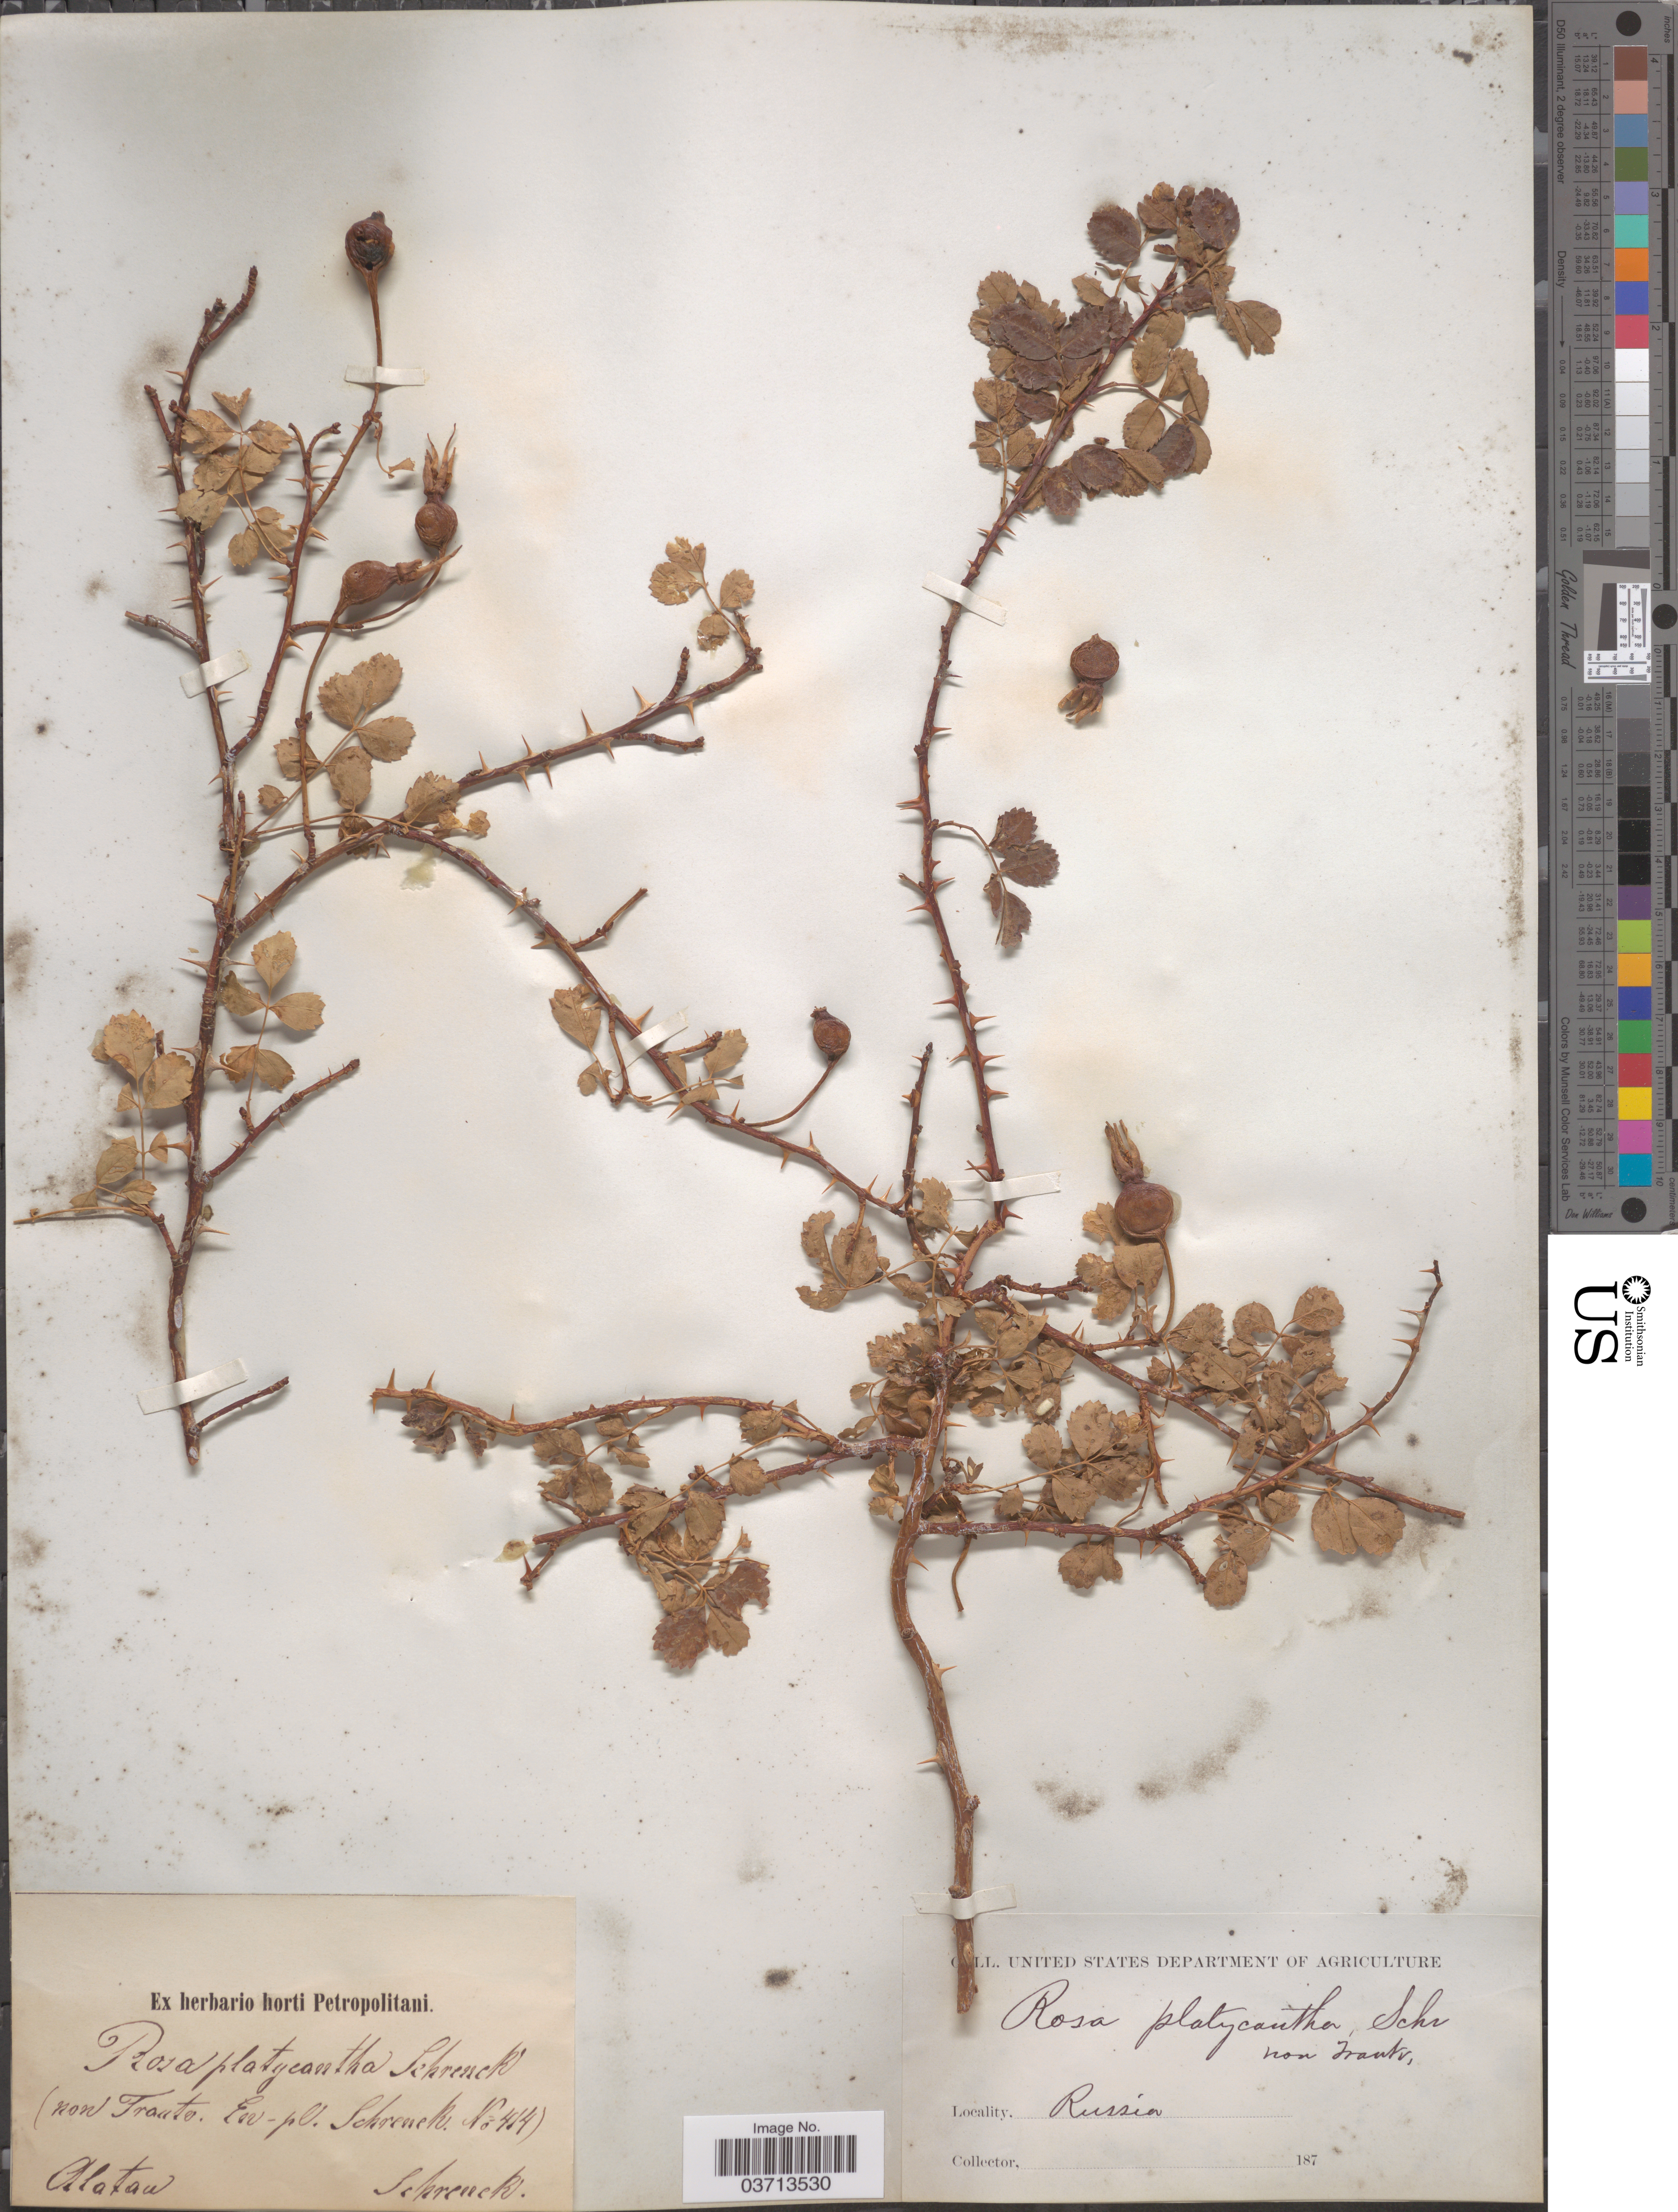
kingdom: Plantae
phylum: Tracheophyta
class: Magnoliopsida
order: Rosales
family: Rosaceae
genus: Rosa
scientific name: Rosa platyacantha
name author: Schrenk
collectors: -- Schrenck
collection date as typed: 187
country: Russian Federation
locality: Alatau. Russia.